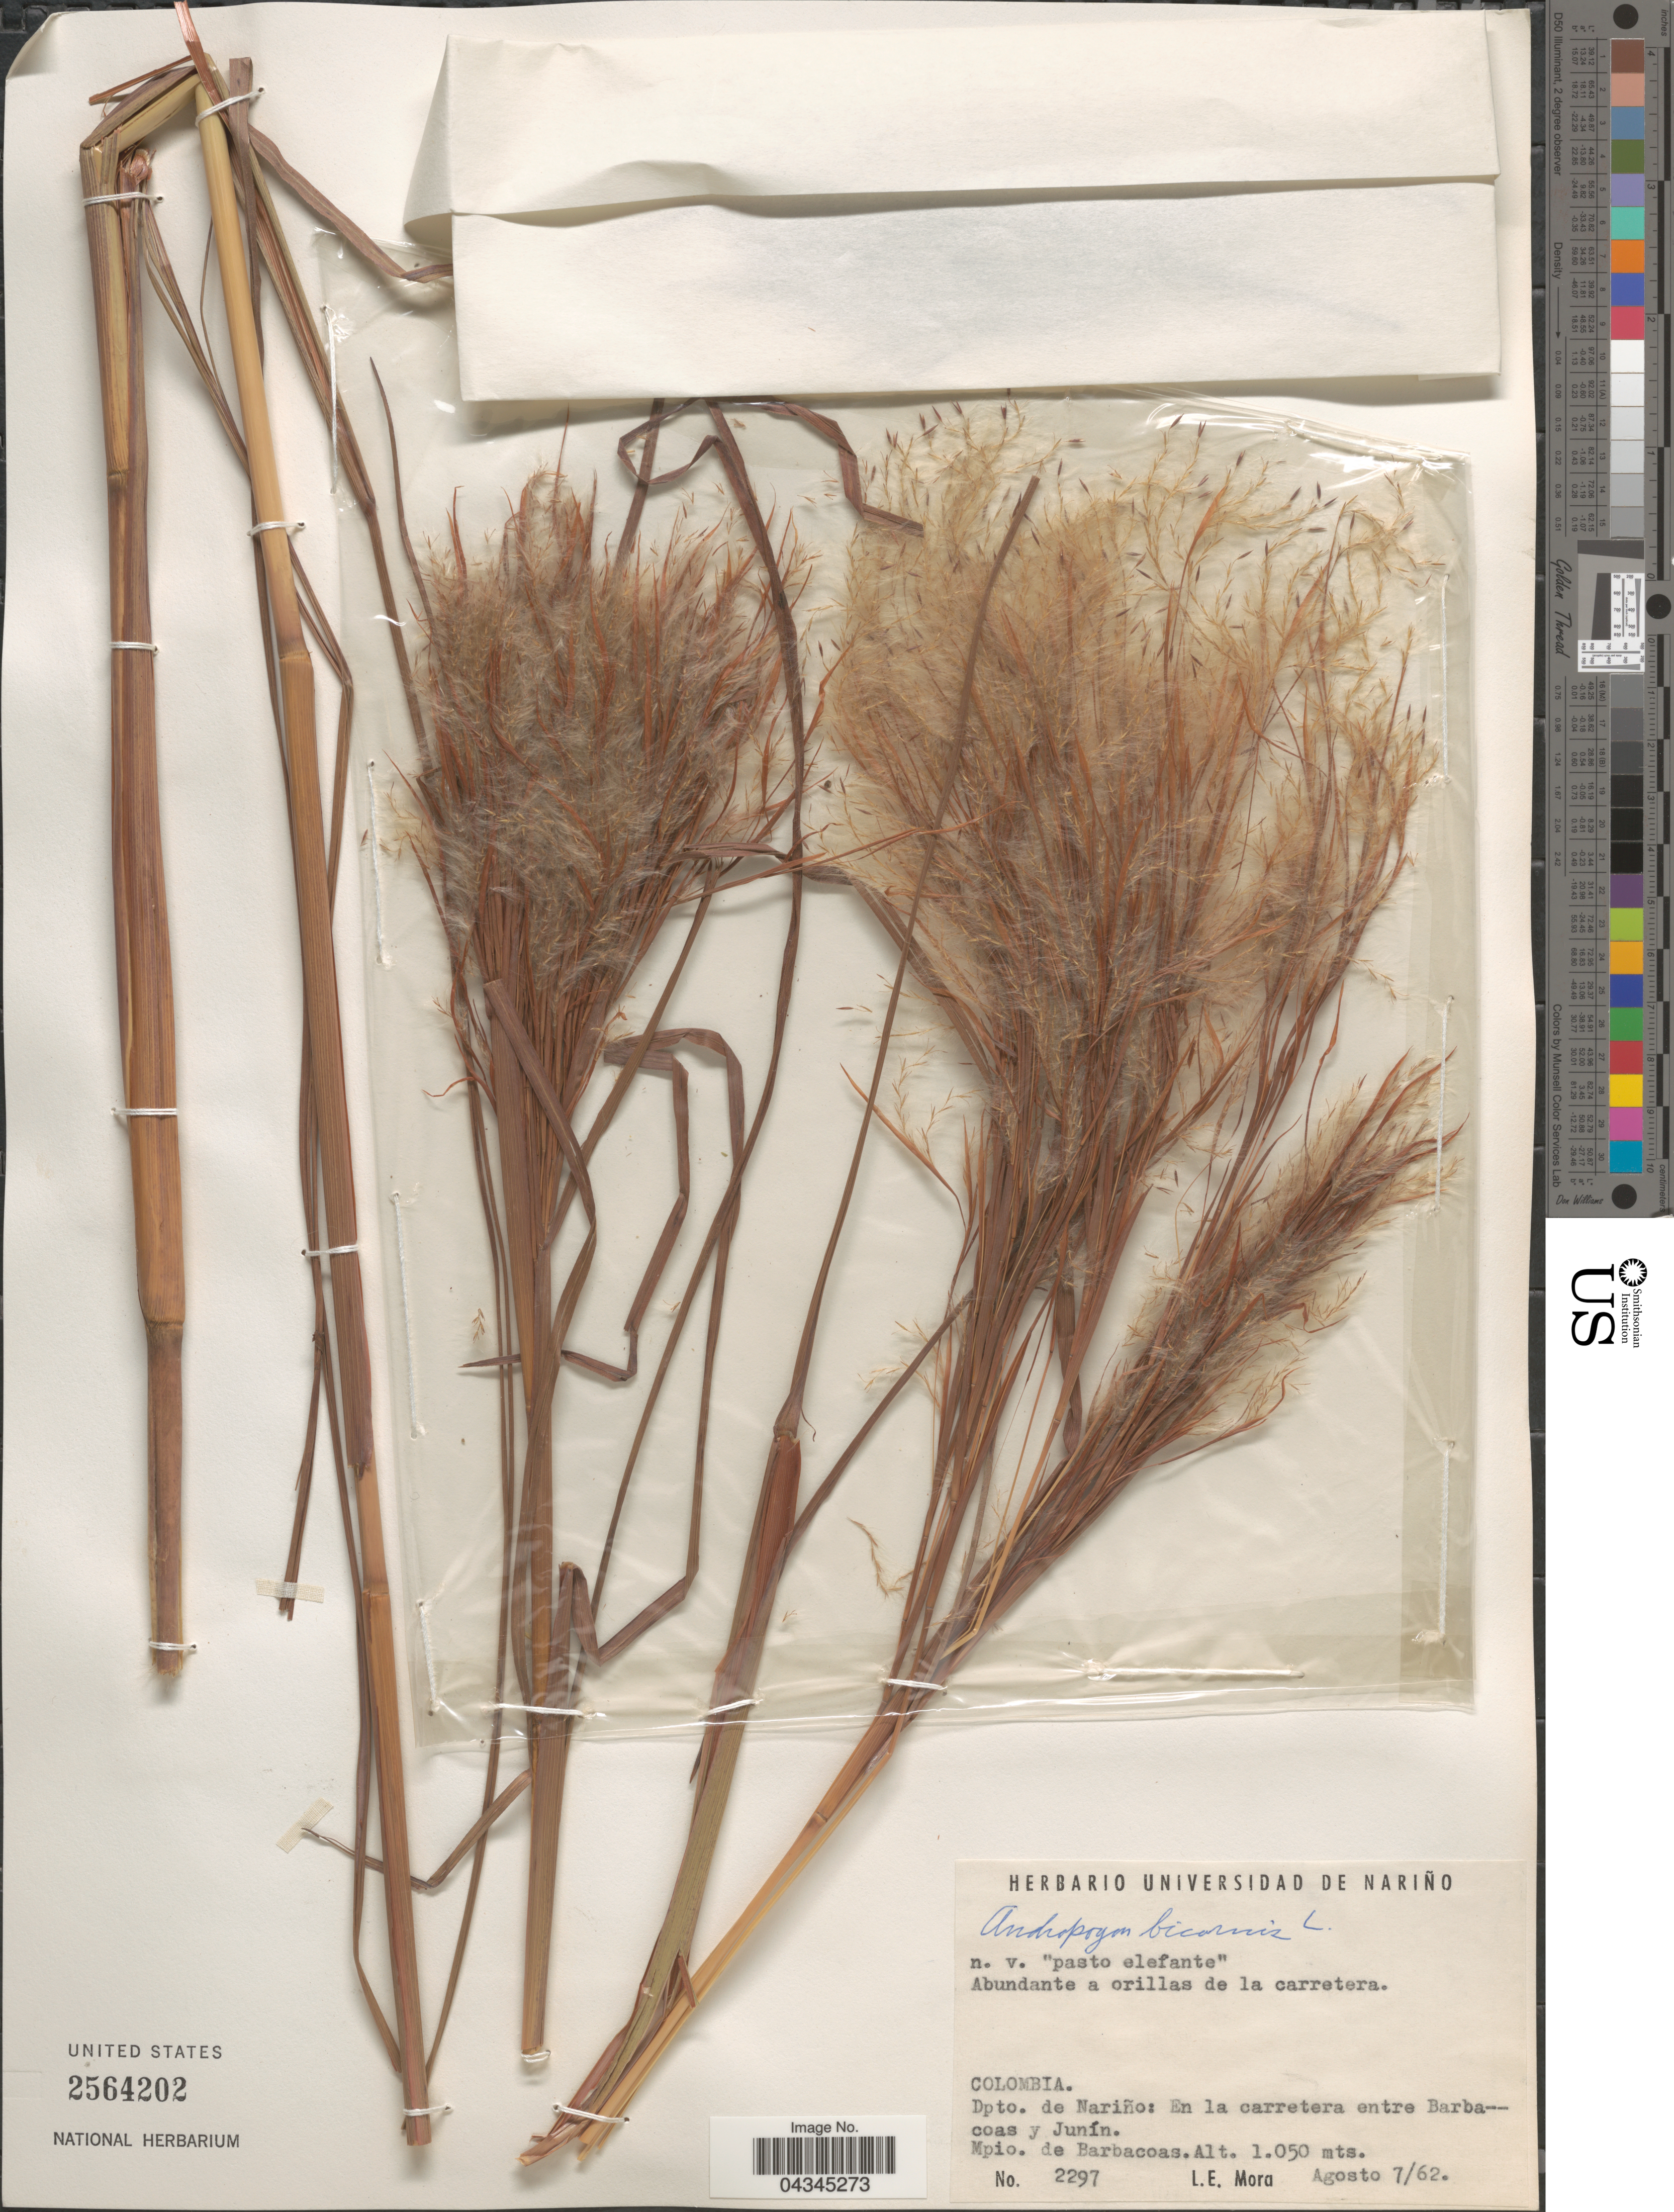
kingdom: Plantae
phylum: Tracheophyta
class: Liliopsida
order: Poales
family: Poaceae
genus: Andropogon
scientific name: Andropogon bicornis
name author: L.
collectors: L. Mora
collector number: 2297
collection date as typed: Transcribed d/m/y: 7/8/62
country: Colombia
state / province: Nariño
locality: Dpto. de Nariño: En la carretera entre Barbacoas y Junín. Mpio. de Barbacoas.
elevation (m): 1050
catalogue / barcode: US 2564202